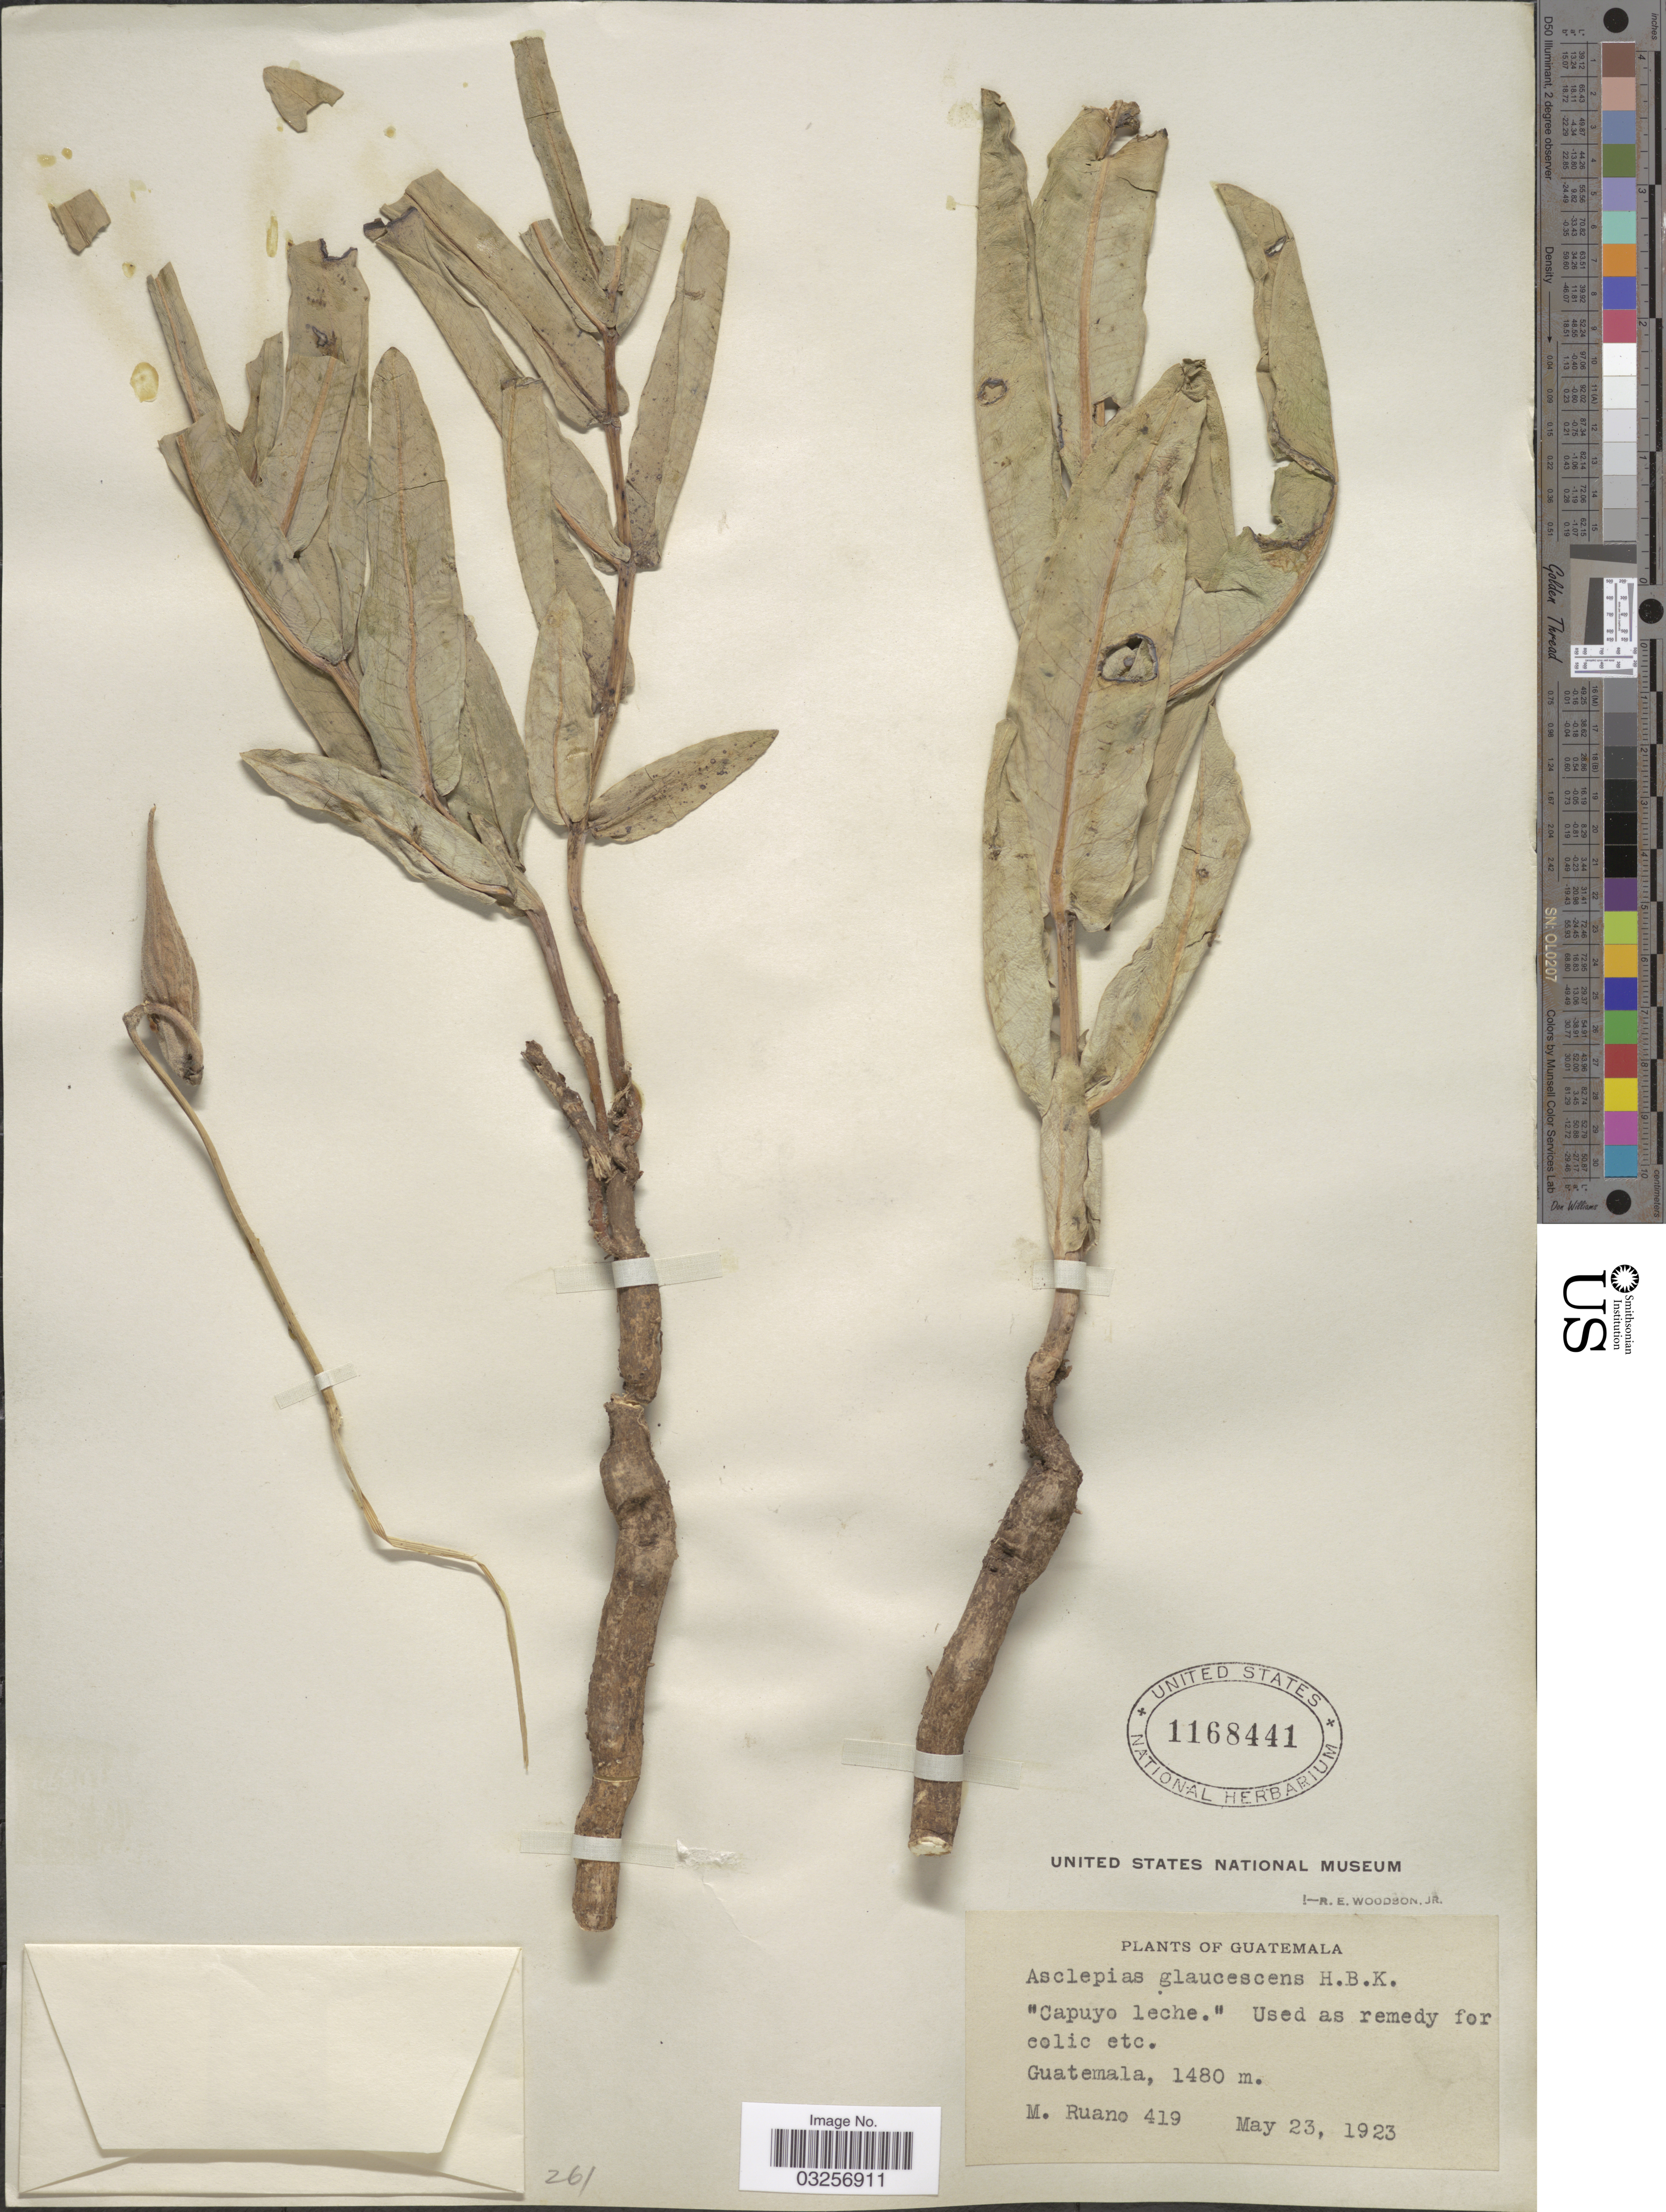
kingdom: Plantae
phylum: Tracheophyta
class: Magnoliopsida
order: Gentianales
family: Apocynaceae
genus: Asclepias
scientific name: Asclepias glaucescens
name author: Kunth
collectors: M. Ruano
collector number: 419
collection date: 1923-05-23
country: Guatemala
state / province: Guatemala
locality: Guatemala.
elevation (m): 1480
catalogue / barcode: US 1168441